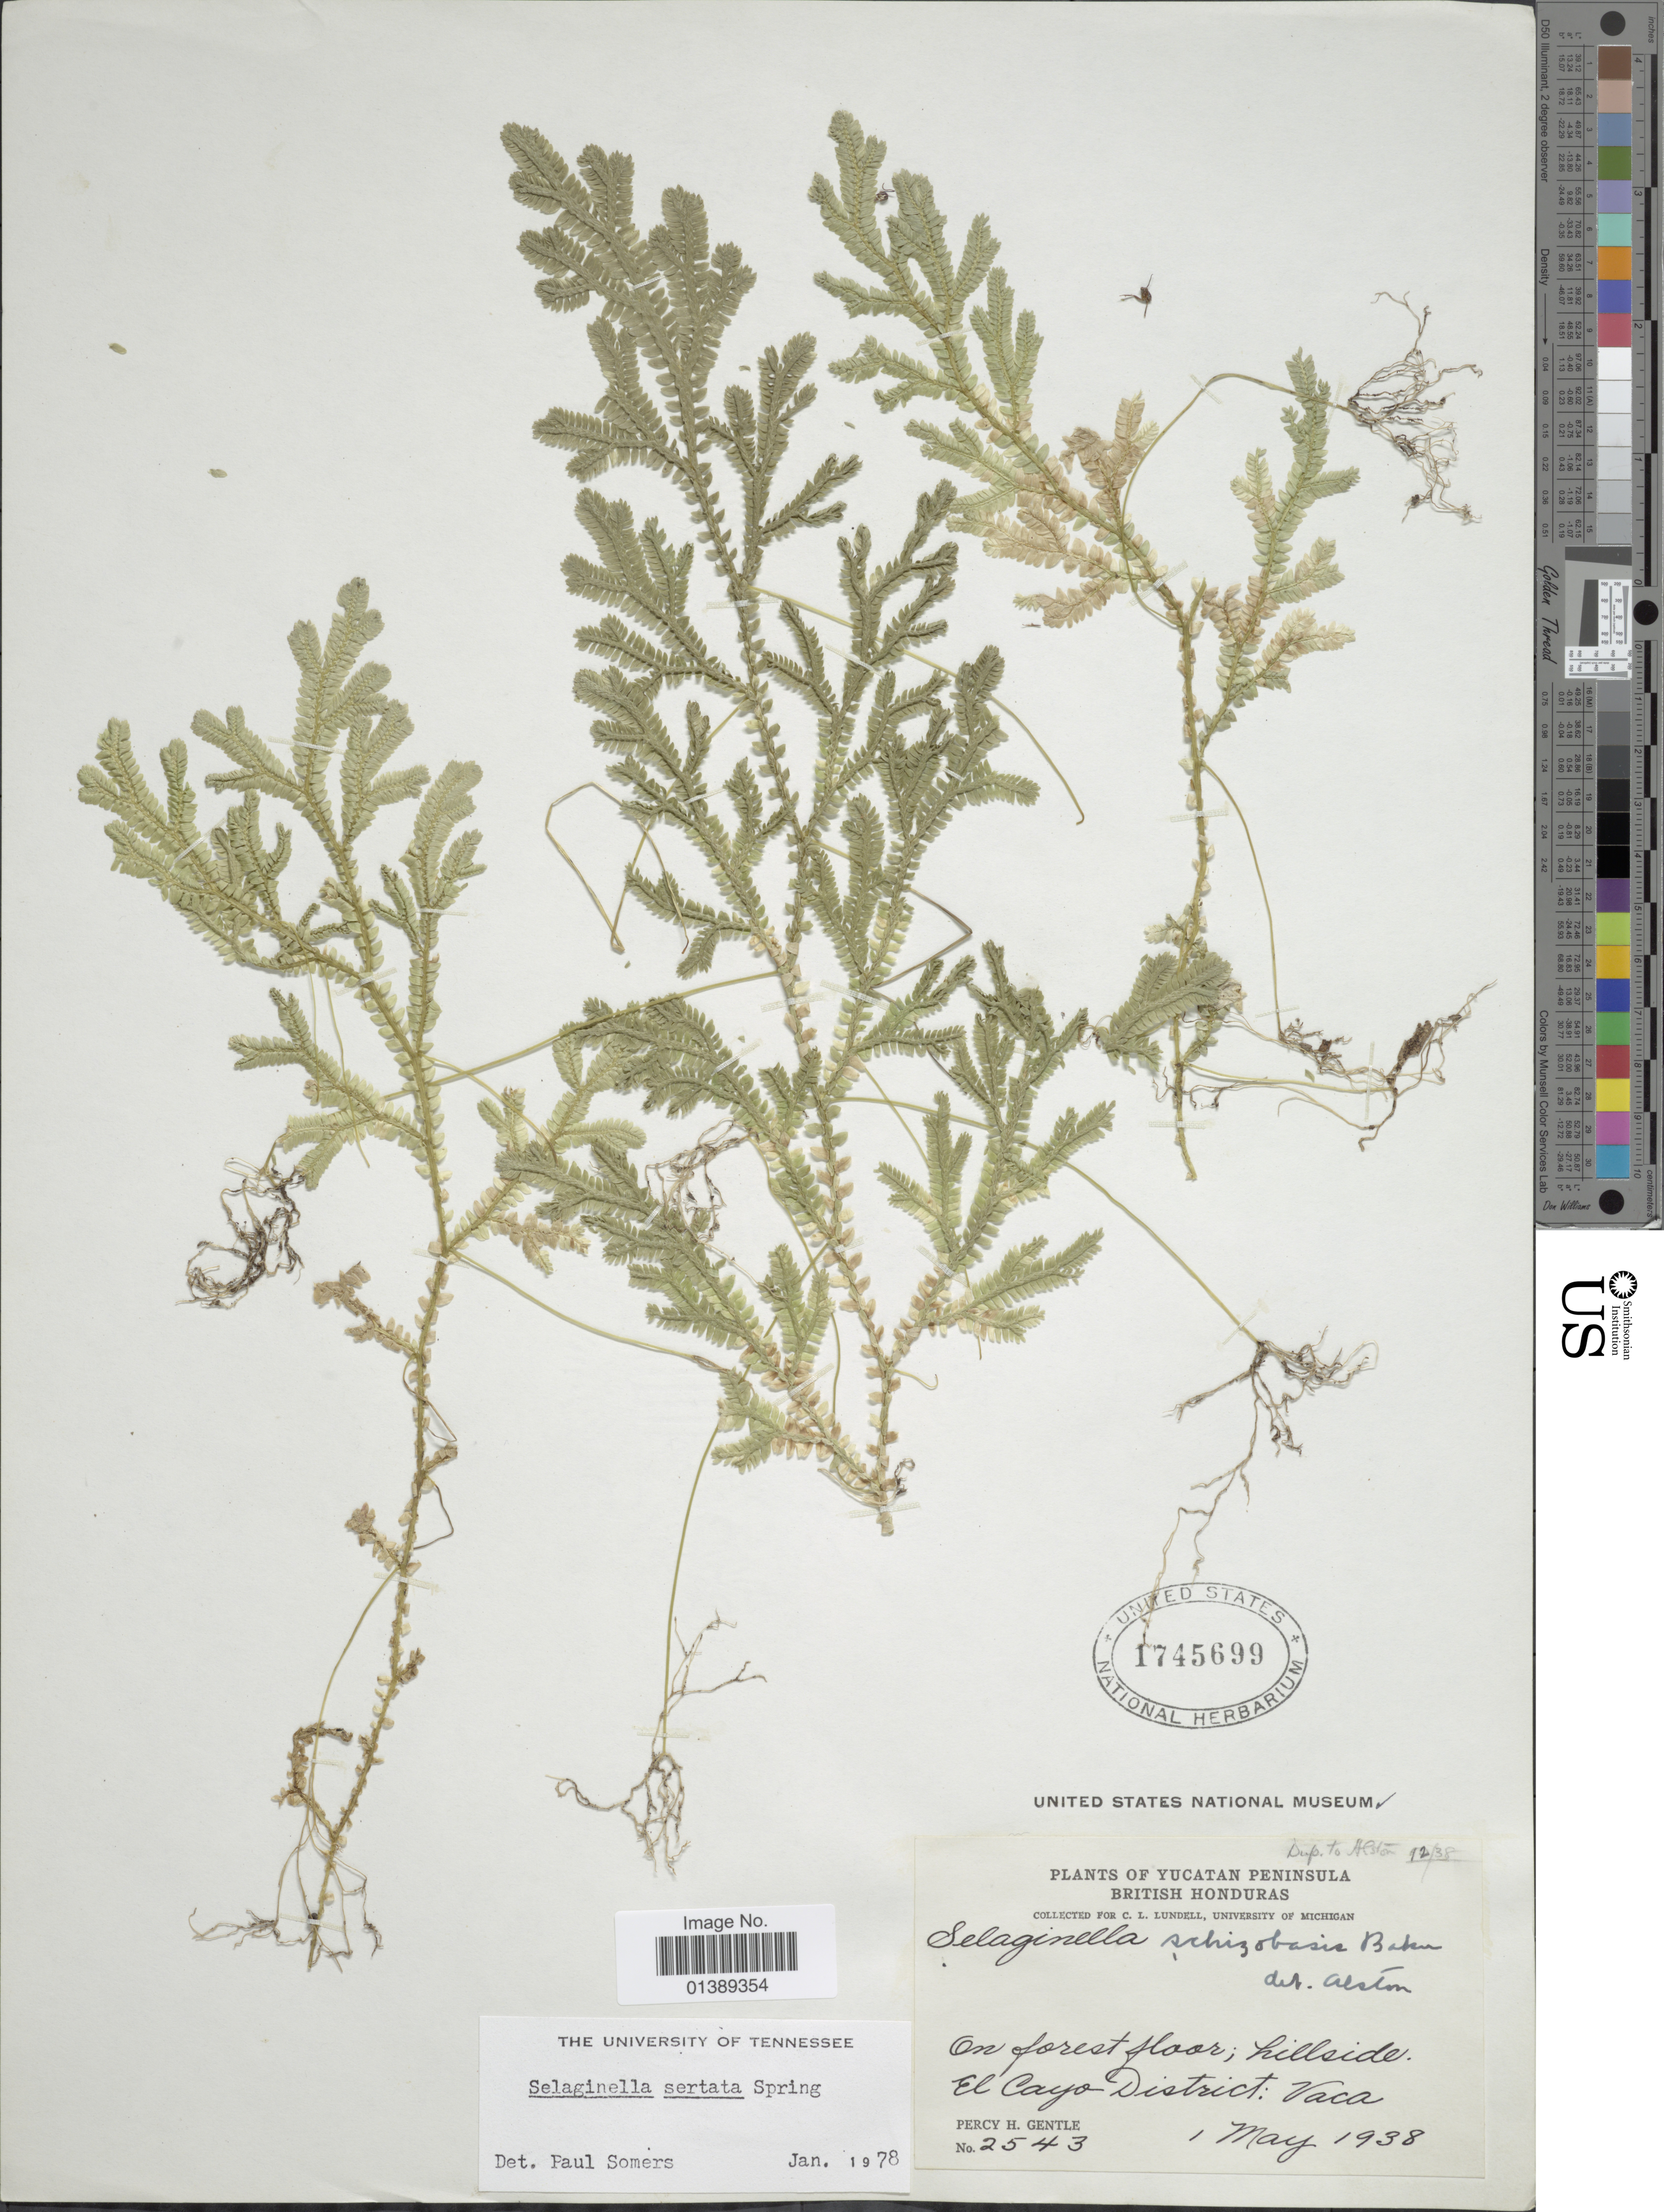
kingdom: Plantae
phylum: Tracheophyta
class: Lycopodiopsida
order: Selaginellales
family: Selaginellaceae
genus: Selaginella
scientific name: Selaginella sertata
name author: Spring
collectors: P. H. Gentle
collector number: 2543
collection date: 1938-05-01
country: Belize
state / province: Cayo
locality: Yucatan Peninsula, British Honduras, on forest floor; hillside. El cayo District: Vaca [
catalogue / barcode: US 1745699